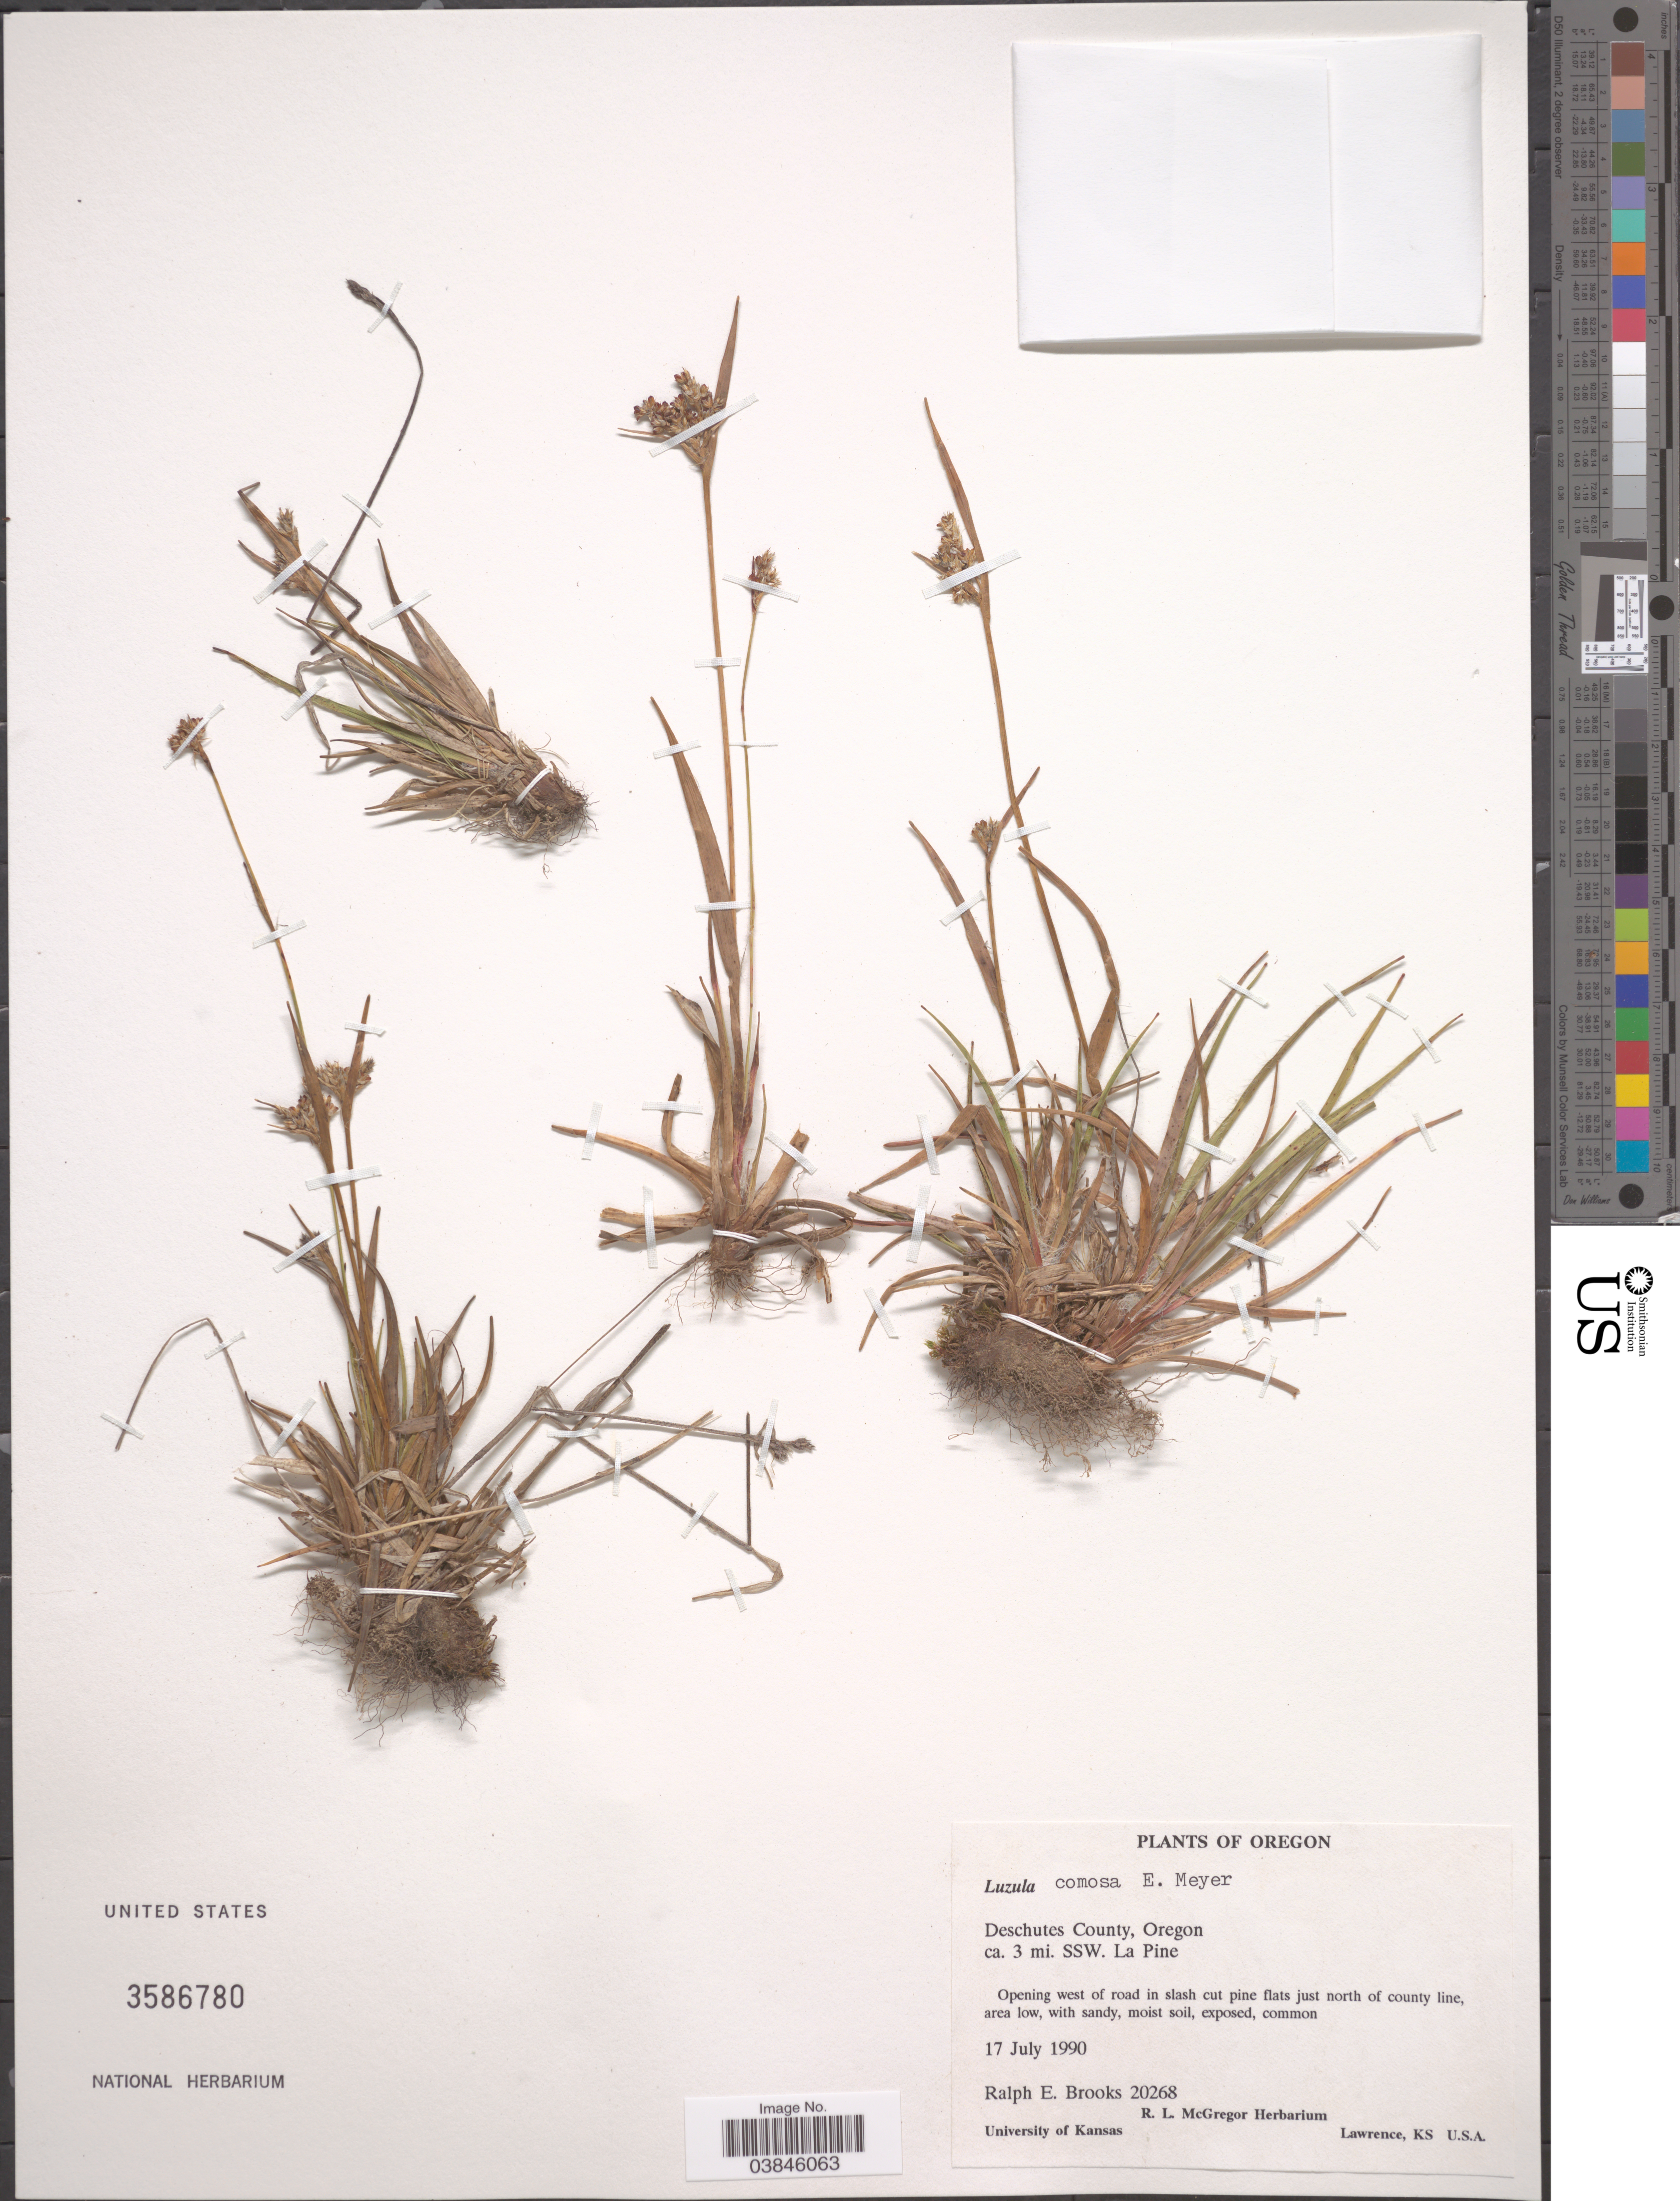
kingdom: Plantae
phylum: Tracheophyta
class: Liliopsida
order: Poales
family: Juncaceae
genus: Luzula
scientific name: Luzula multiflora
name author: (Ehrh.) Lej.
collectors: R. E. Brooks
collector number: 20268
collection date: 1990-07-17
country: United States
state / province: Oregon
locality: Deschutes County. Ca. 3 mi. La Pine.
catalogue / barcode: US 3586780